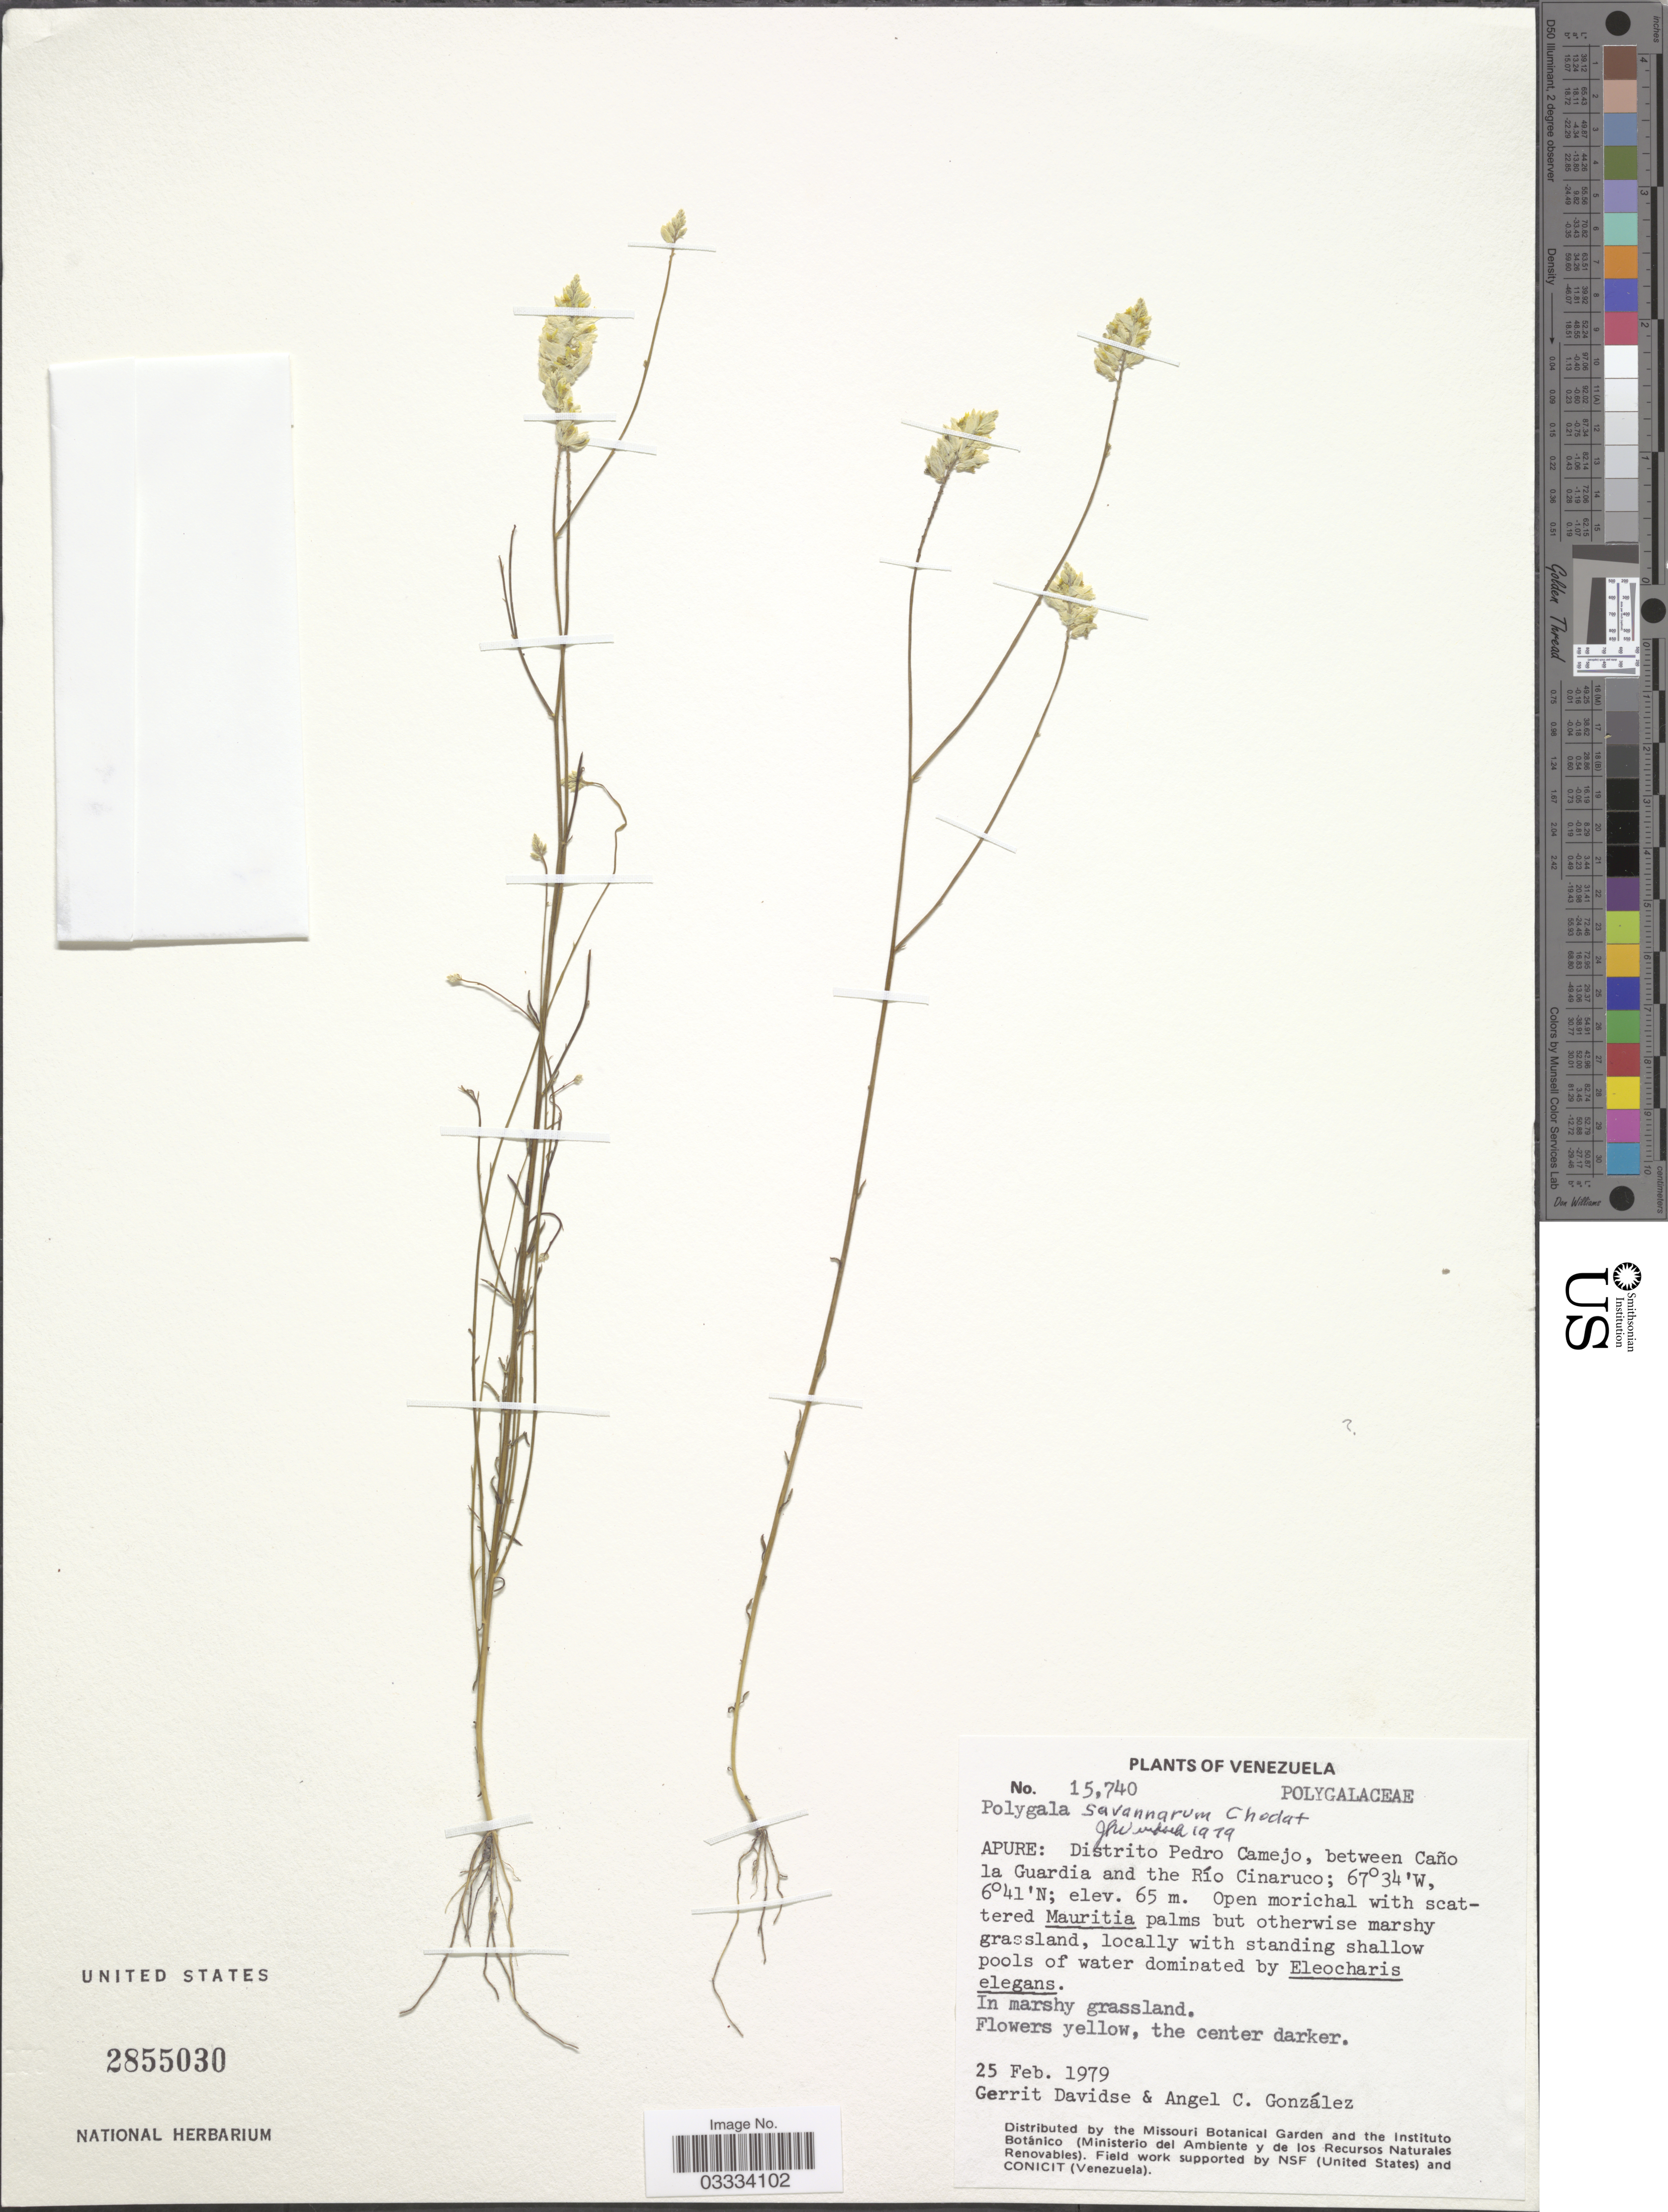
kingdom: Plantae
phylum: Tracheophyta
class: Magnoliopsida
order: Fabales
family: Polygalaceae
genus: Polygala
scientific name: Polygala savannarum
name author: Chodat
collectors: G. Davidse & A. C. González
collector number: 15740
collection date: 1979-02-25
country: Venezuela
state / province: Apure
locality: Distrito Pedro Camejo, between Caño la Guardia and the Río Cinaruco.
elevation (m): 65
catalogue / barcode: US 2855030